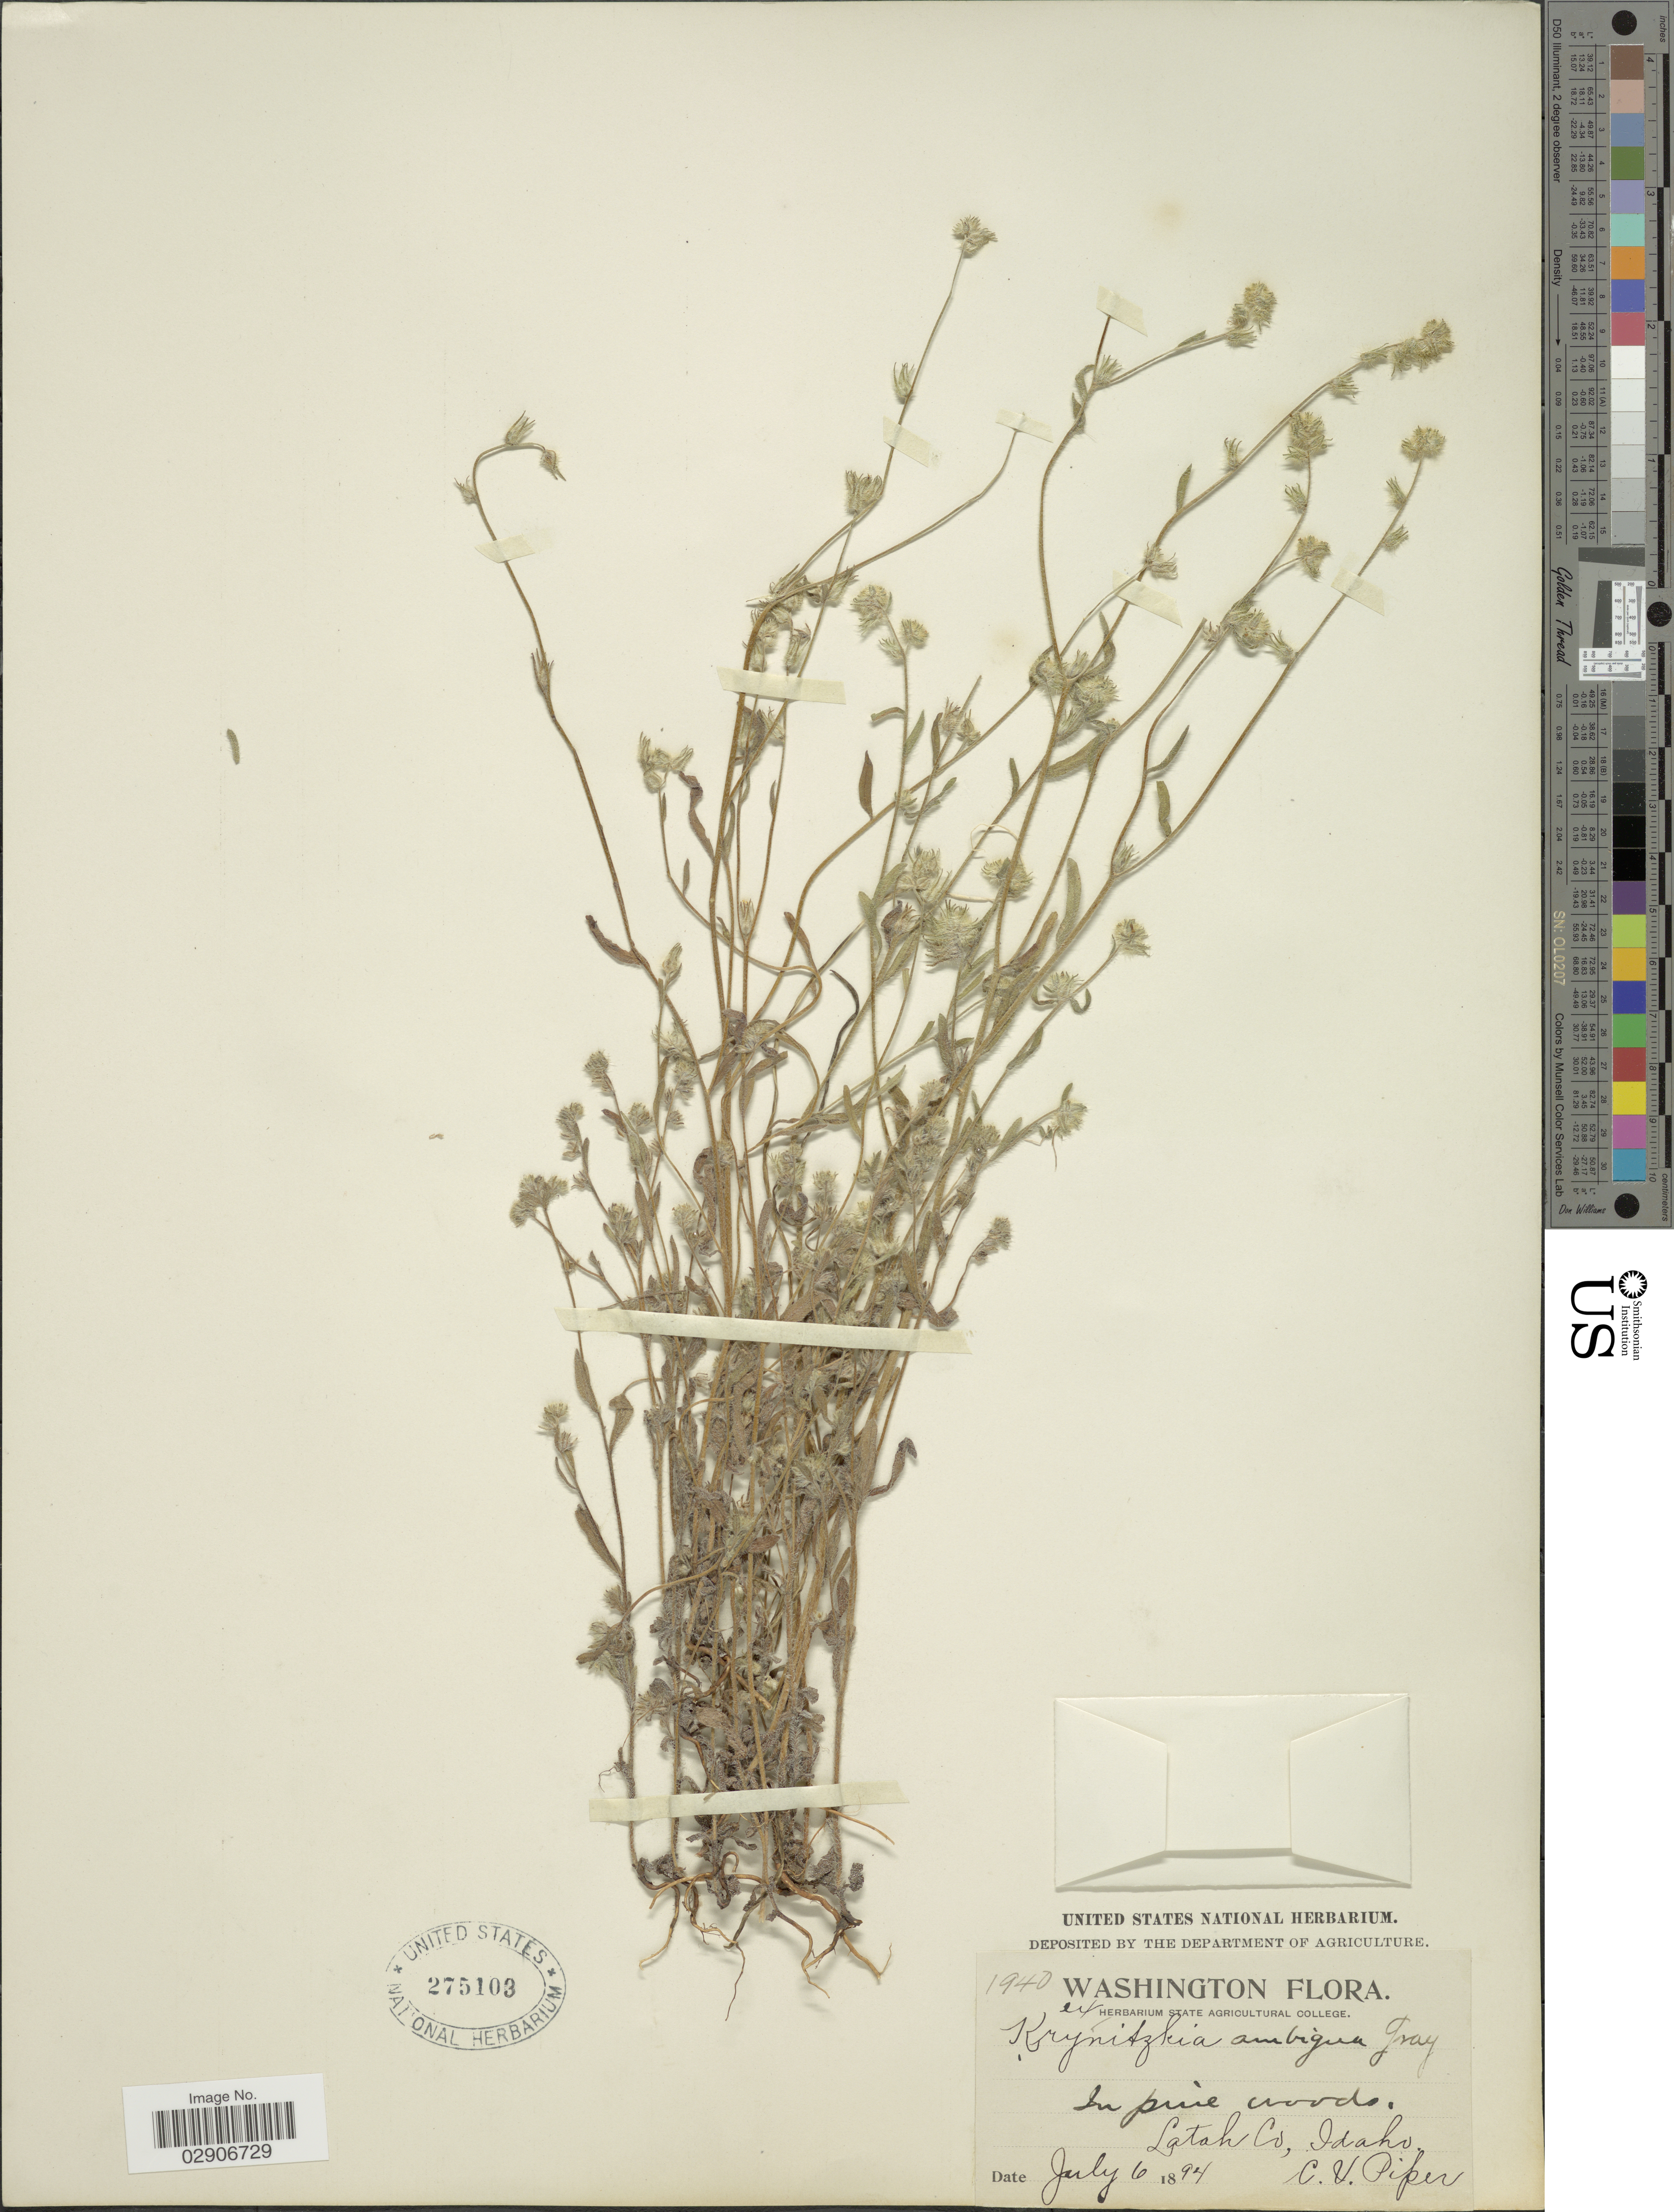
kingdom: Plantae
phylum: Tracheophyta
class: Magnoliopsida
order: Boraginales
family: Boraginaceae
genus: Cryptantha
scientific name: Cryptantha ambigua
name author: (A. Gray) Greene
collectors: C. V. Piper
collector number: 1940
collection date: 1894-07-06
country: United States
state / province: Idaho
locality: In pine woods. Latah Co. Idaho.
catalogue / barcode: US 275103